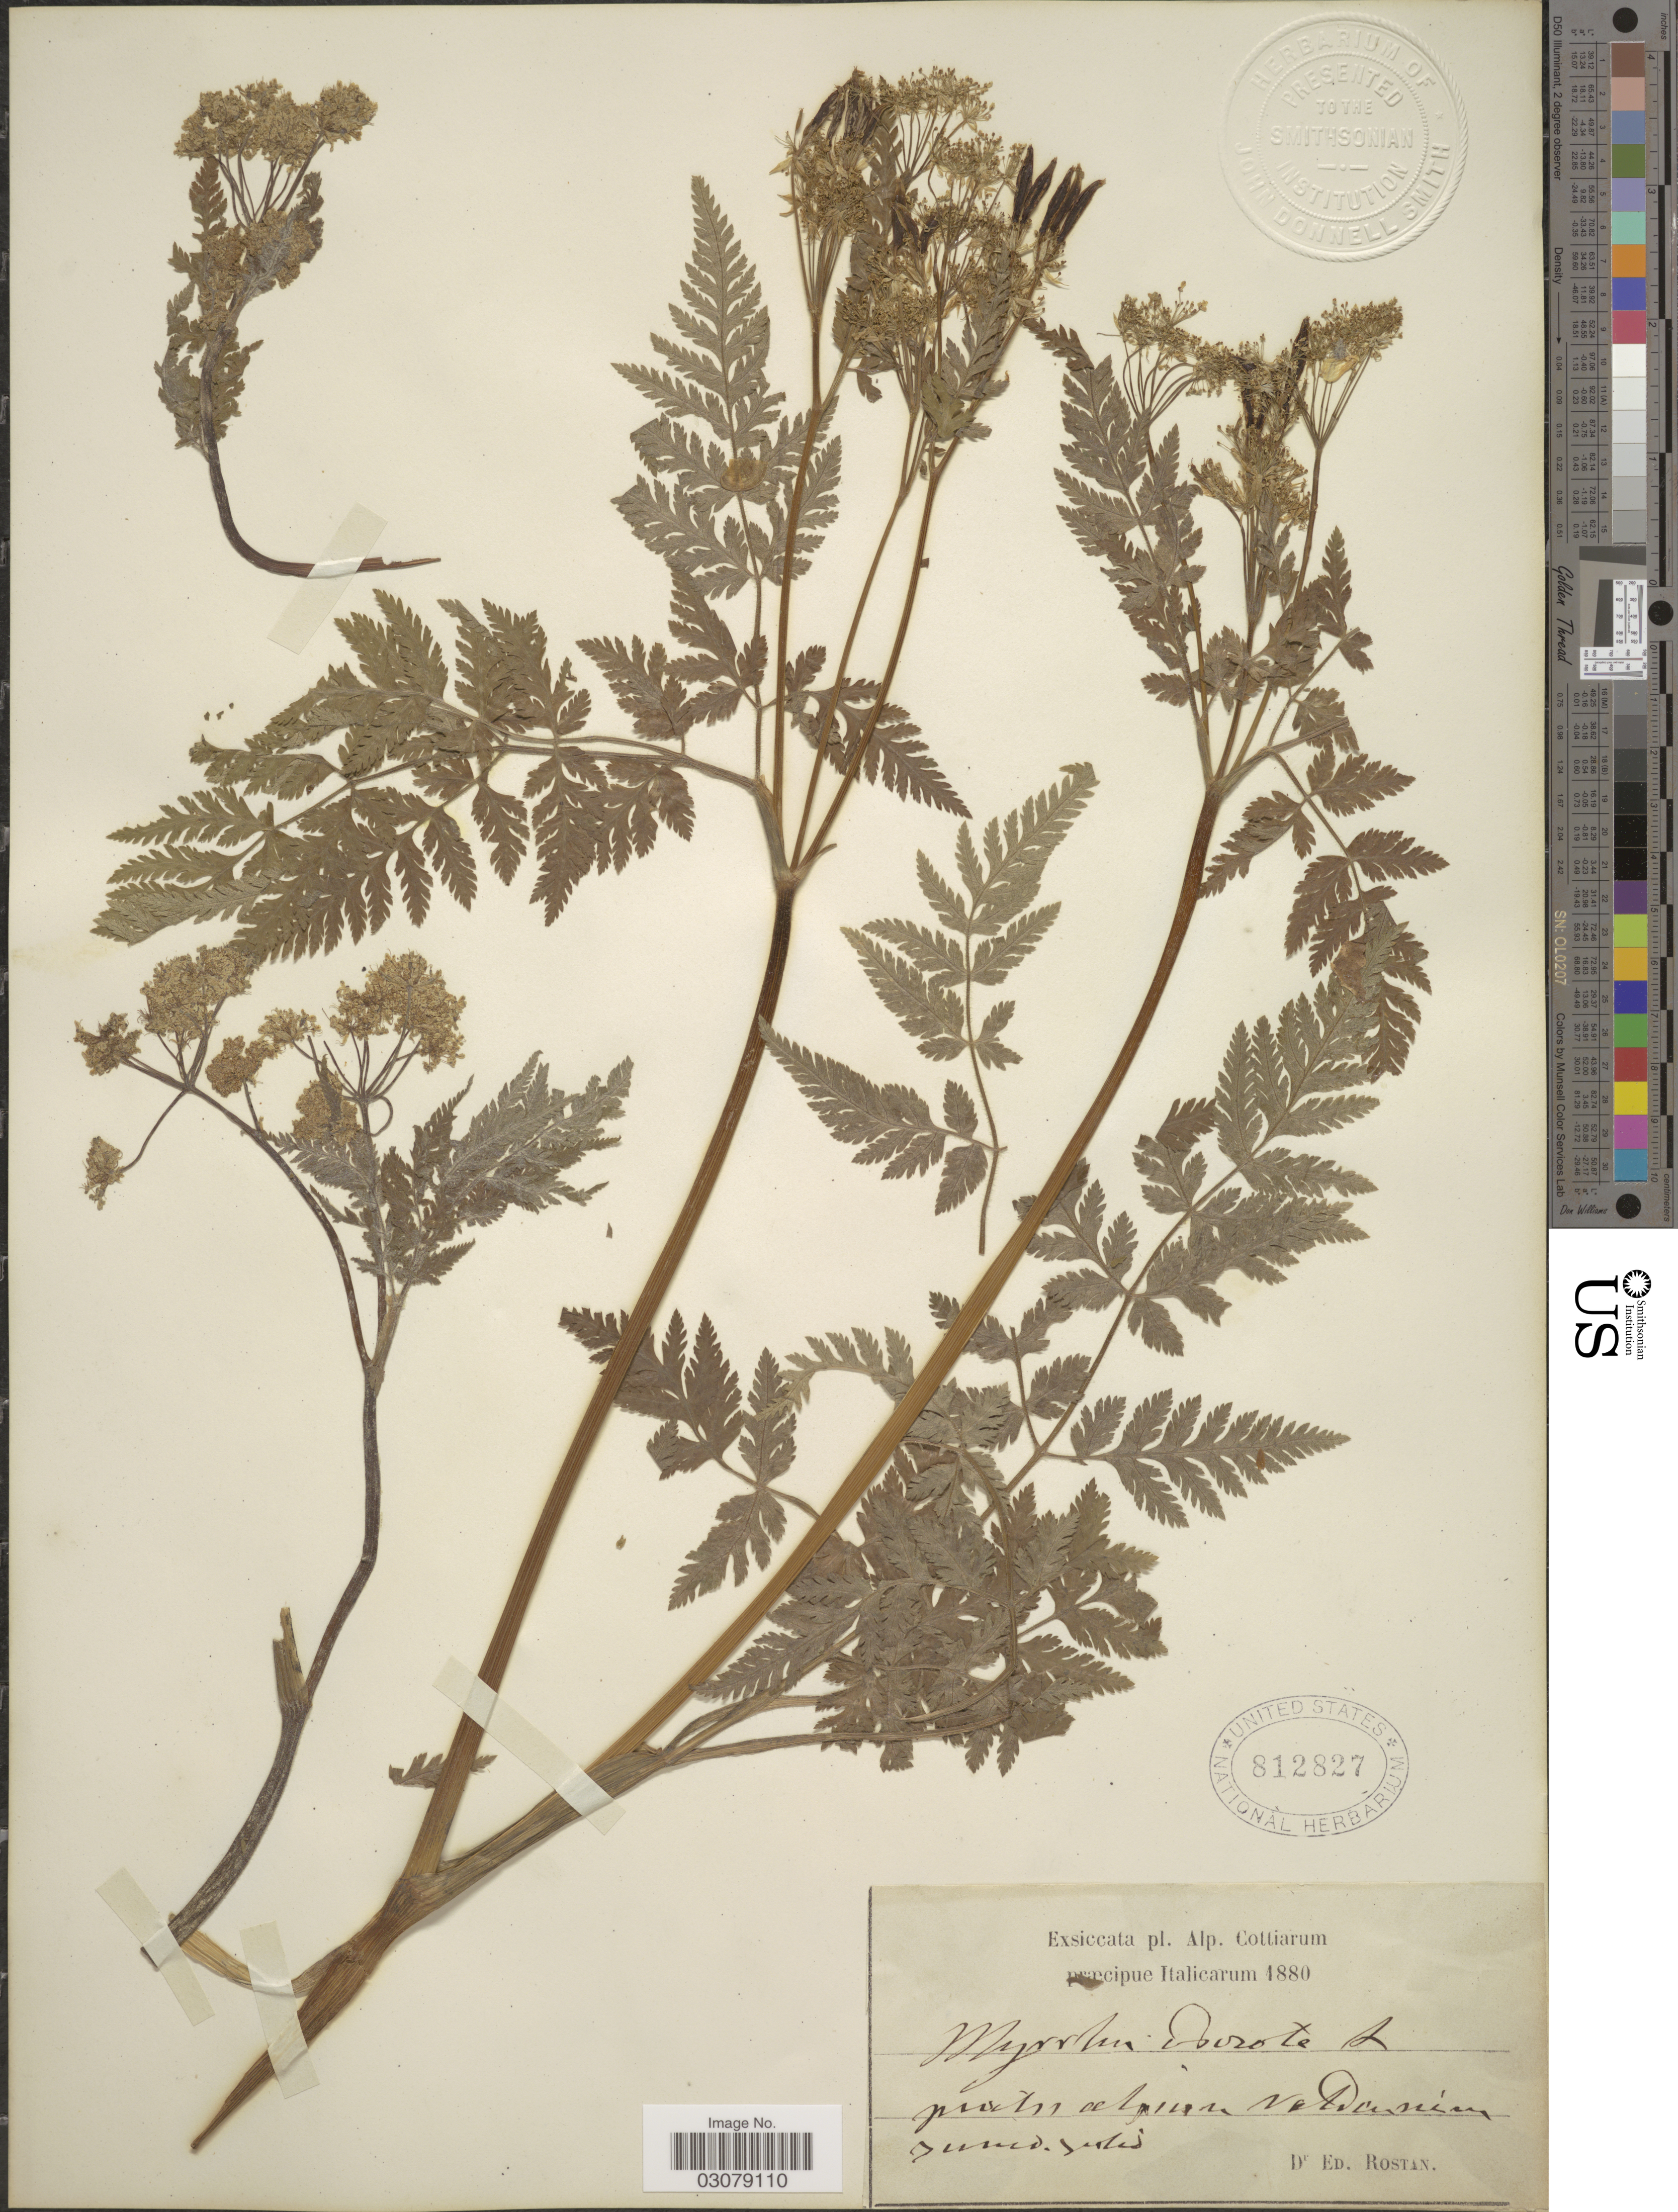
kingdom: Plantae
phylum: Tracheophyta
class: Magnoliopsida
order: Apiales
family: Apiaceae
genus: Myrrhis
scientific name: Myrrhis odorata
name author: (L.) Scop.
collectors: E. Rostan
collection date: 1880-06/1880-07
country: Italy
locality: Alp. Cottiarum. [illegible text]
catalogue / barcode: US 812827